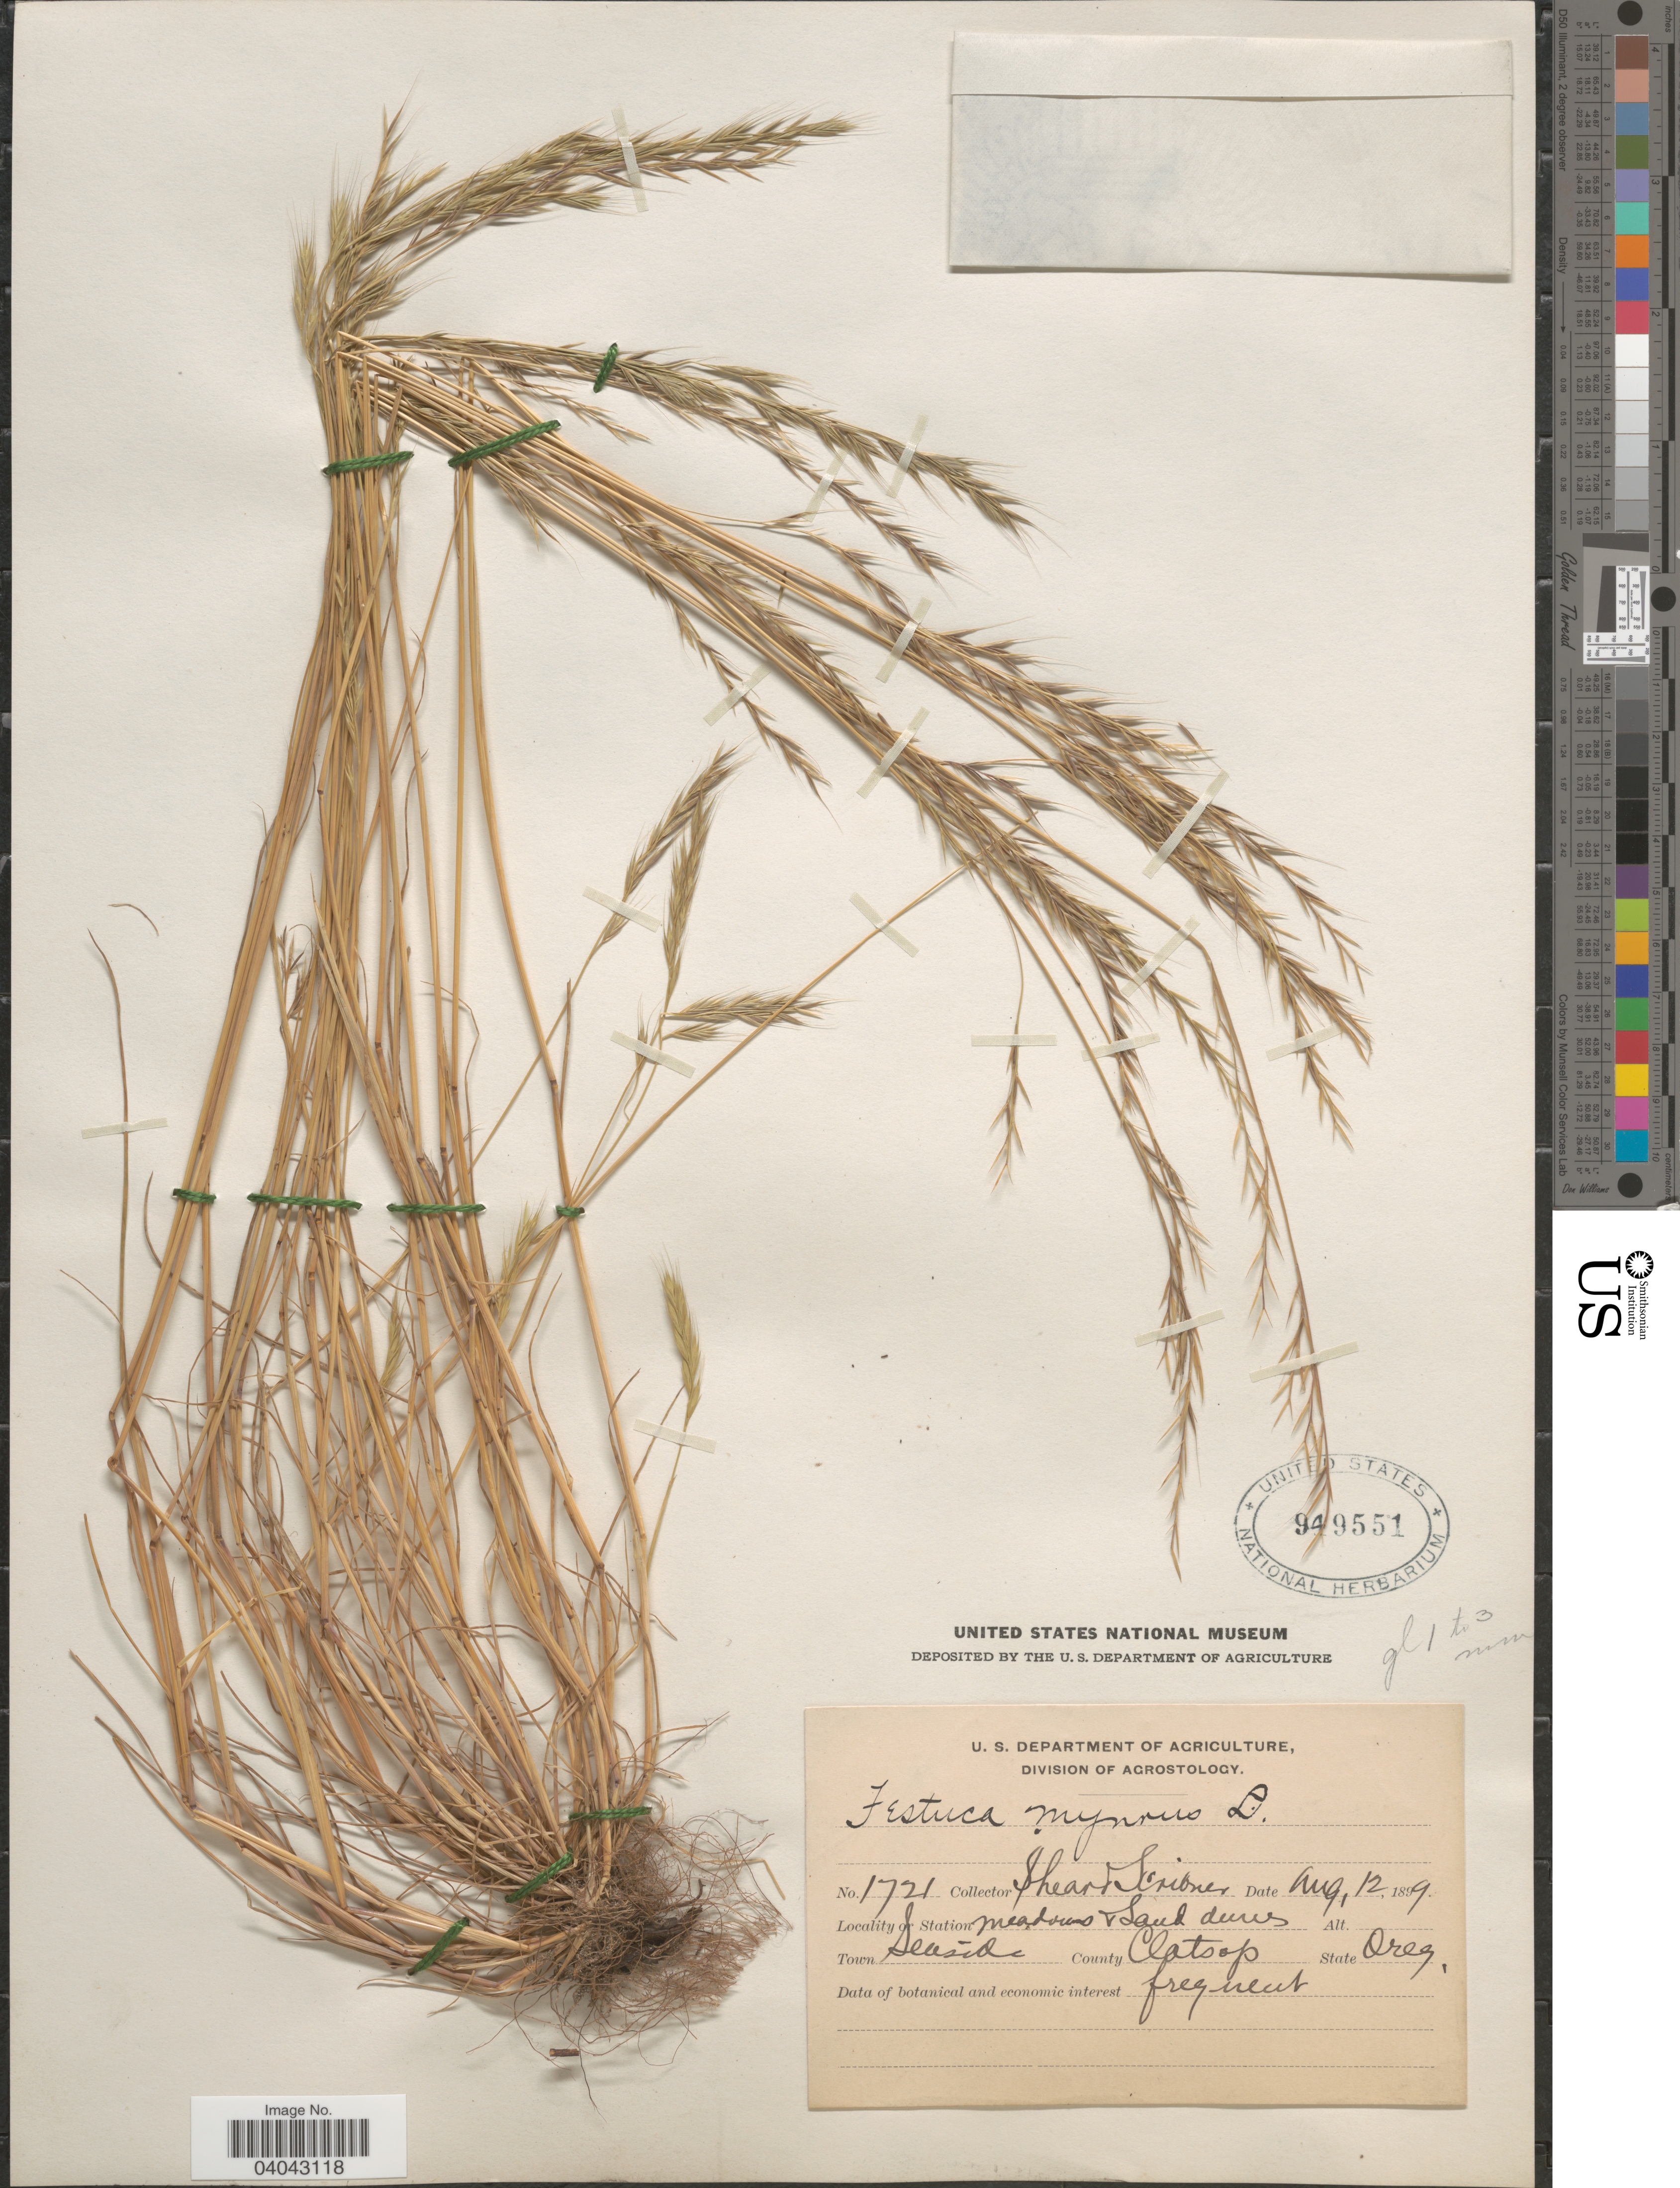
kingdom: Plantae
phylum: Tracheophyta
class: Liliopsida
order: Poales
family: Poaceae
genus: Festuca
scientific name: Festuca myuros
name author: L.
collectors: -- Shear & Scribner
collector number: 1721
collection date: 1899-08-12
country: United States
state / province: Oregon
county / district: Clatsop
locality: Seaside. County Clatsop.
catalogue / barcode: US 949551